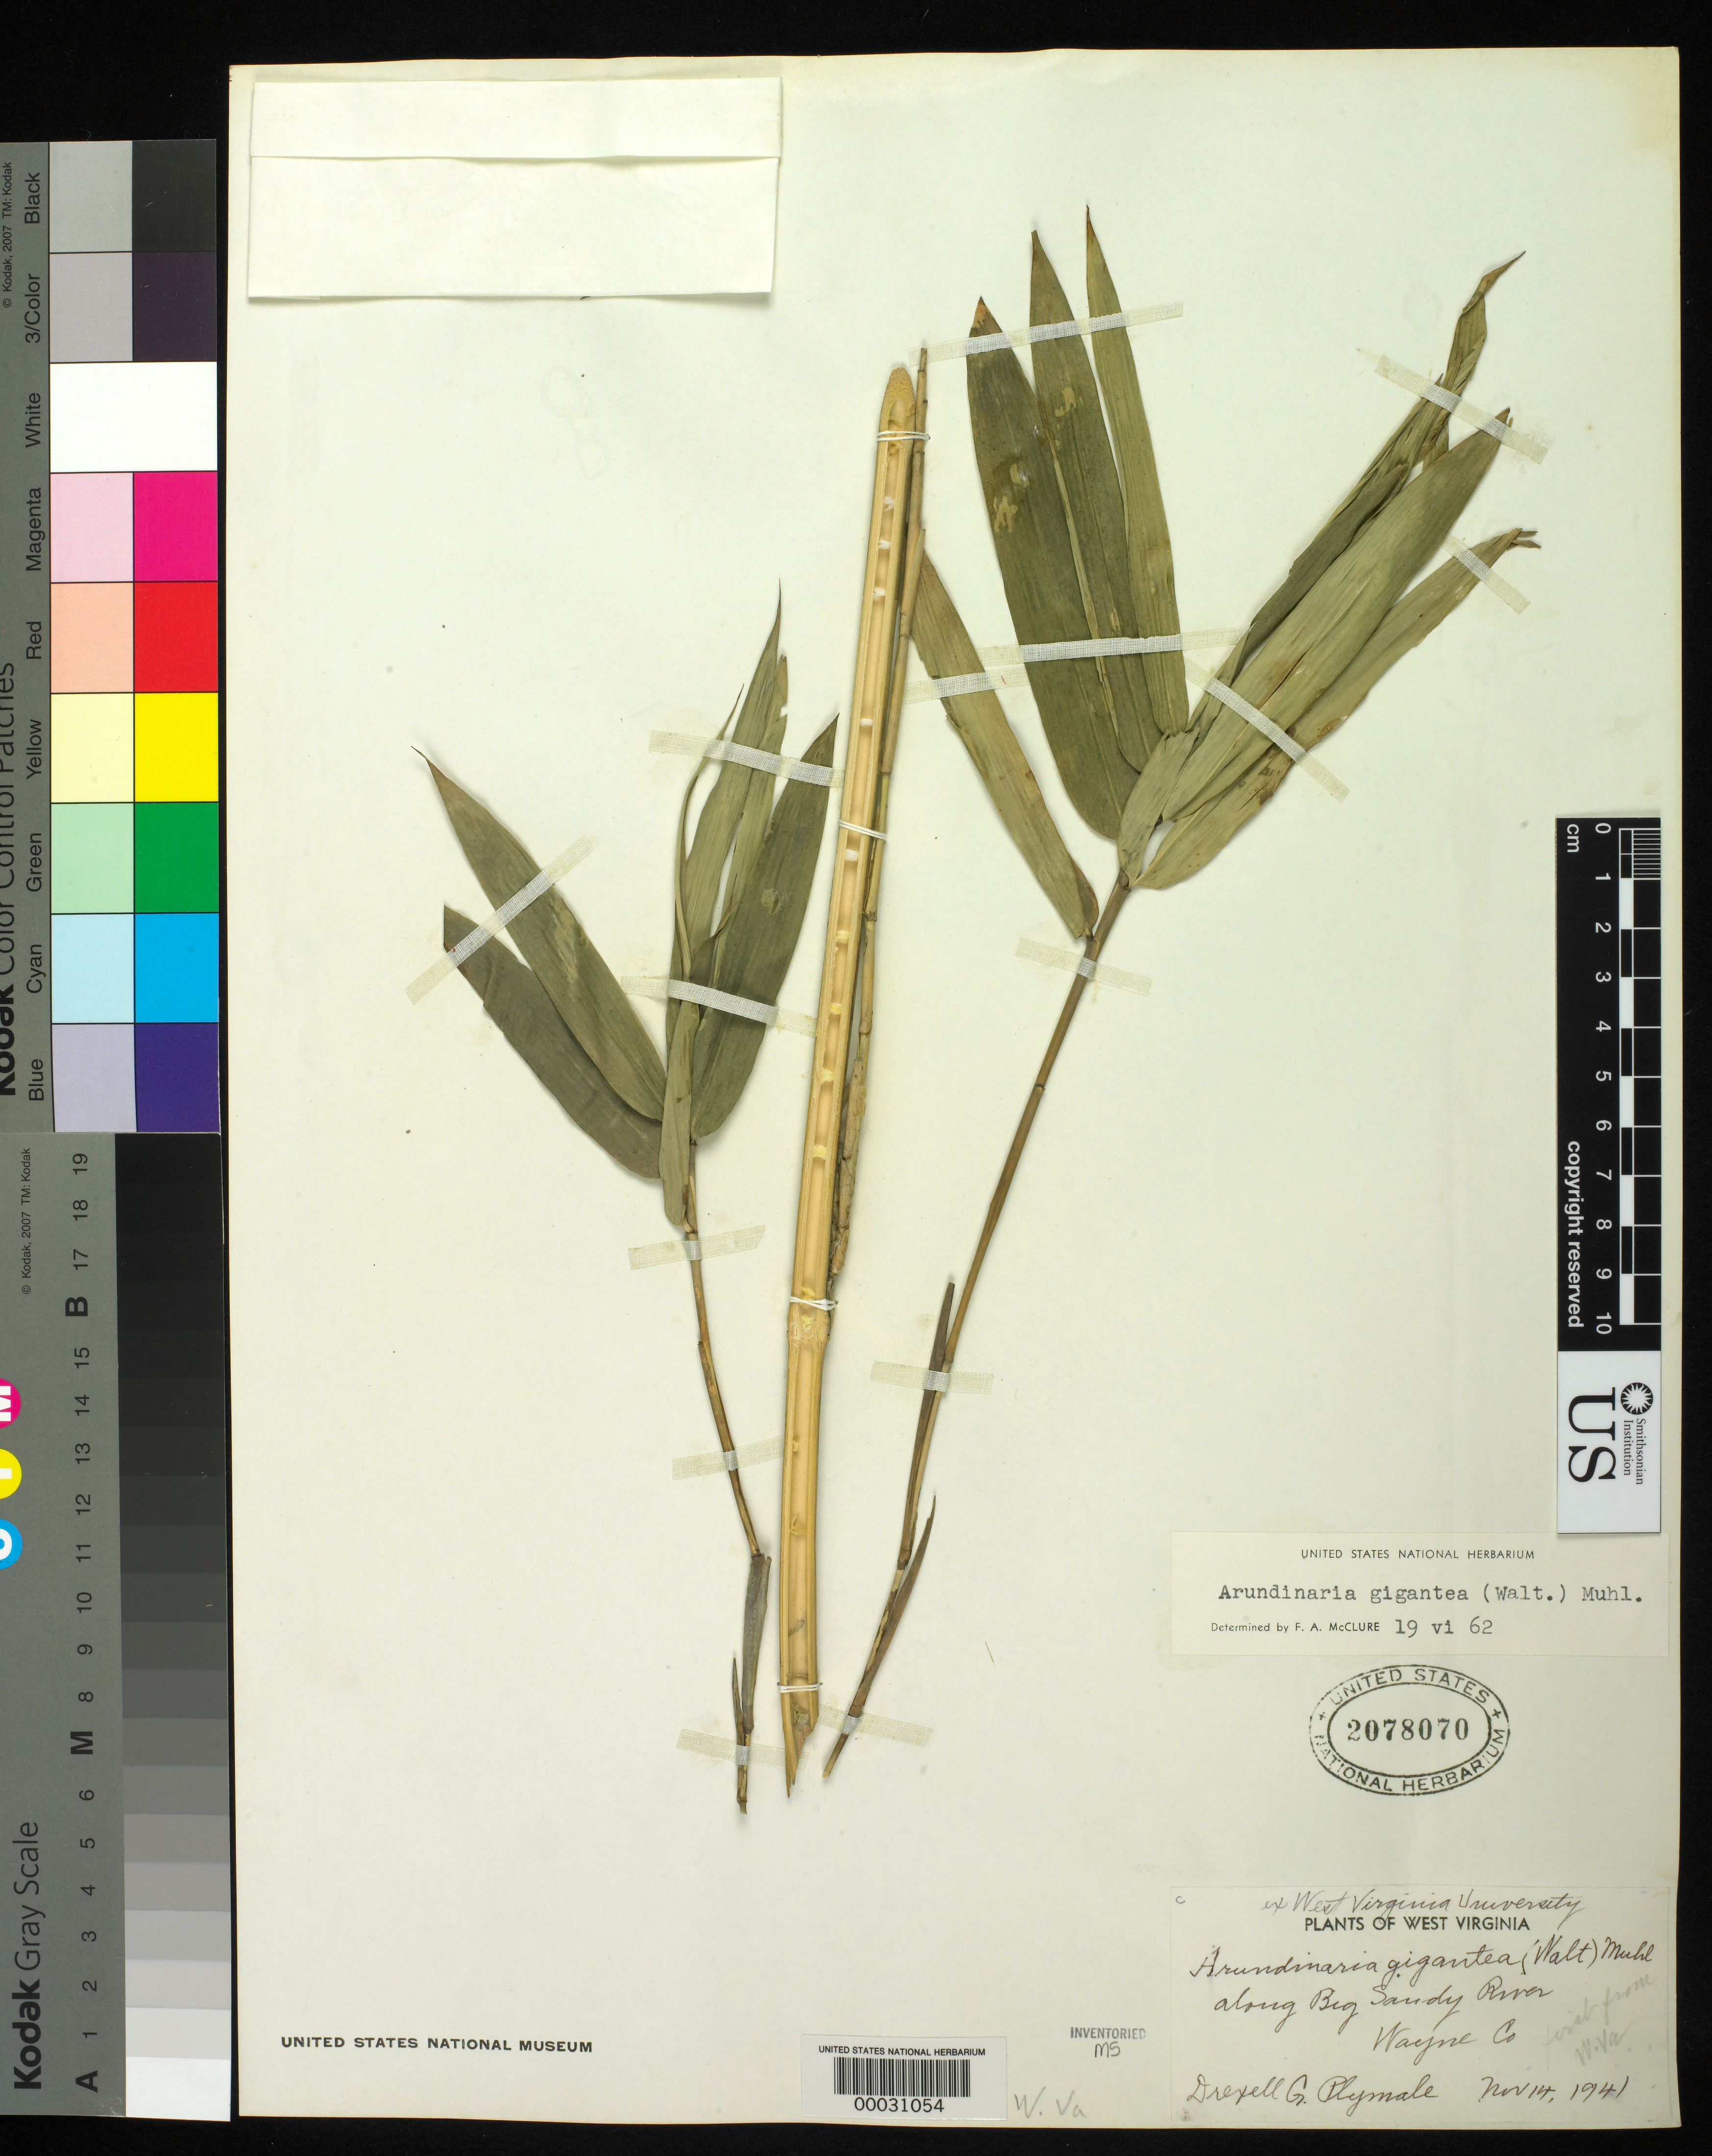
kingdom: Plantae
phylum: Tracheophyta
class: Liliopsida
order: Poales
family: Poaceae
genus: Arundinaria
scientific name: Arundinaria gigantea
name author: (Walter) Muhl.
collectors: -. Plymate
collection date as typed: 14 Nov 1941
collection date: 1941-11-14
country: United States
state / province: West Virginia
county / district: Wayne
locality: Big Sandy River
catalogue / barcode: US 2078070